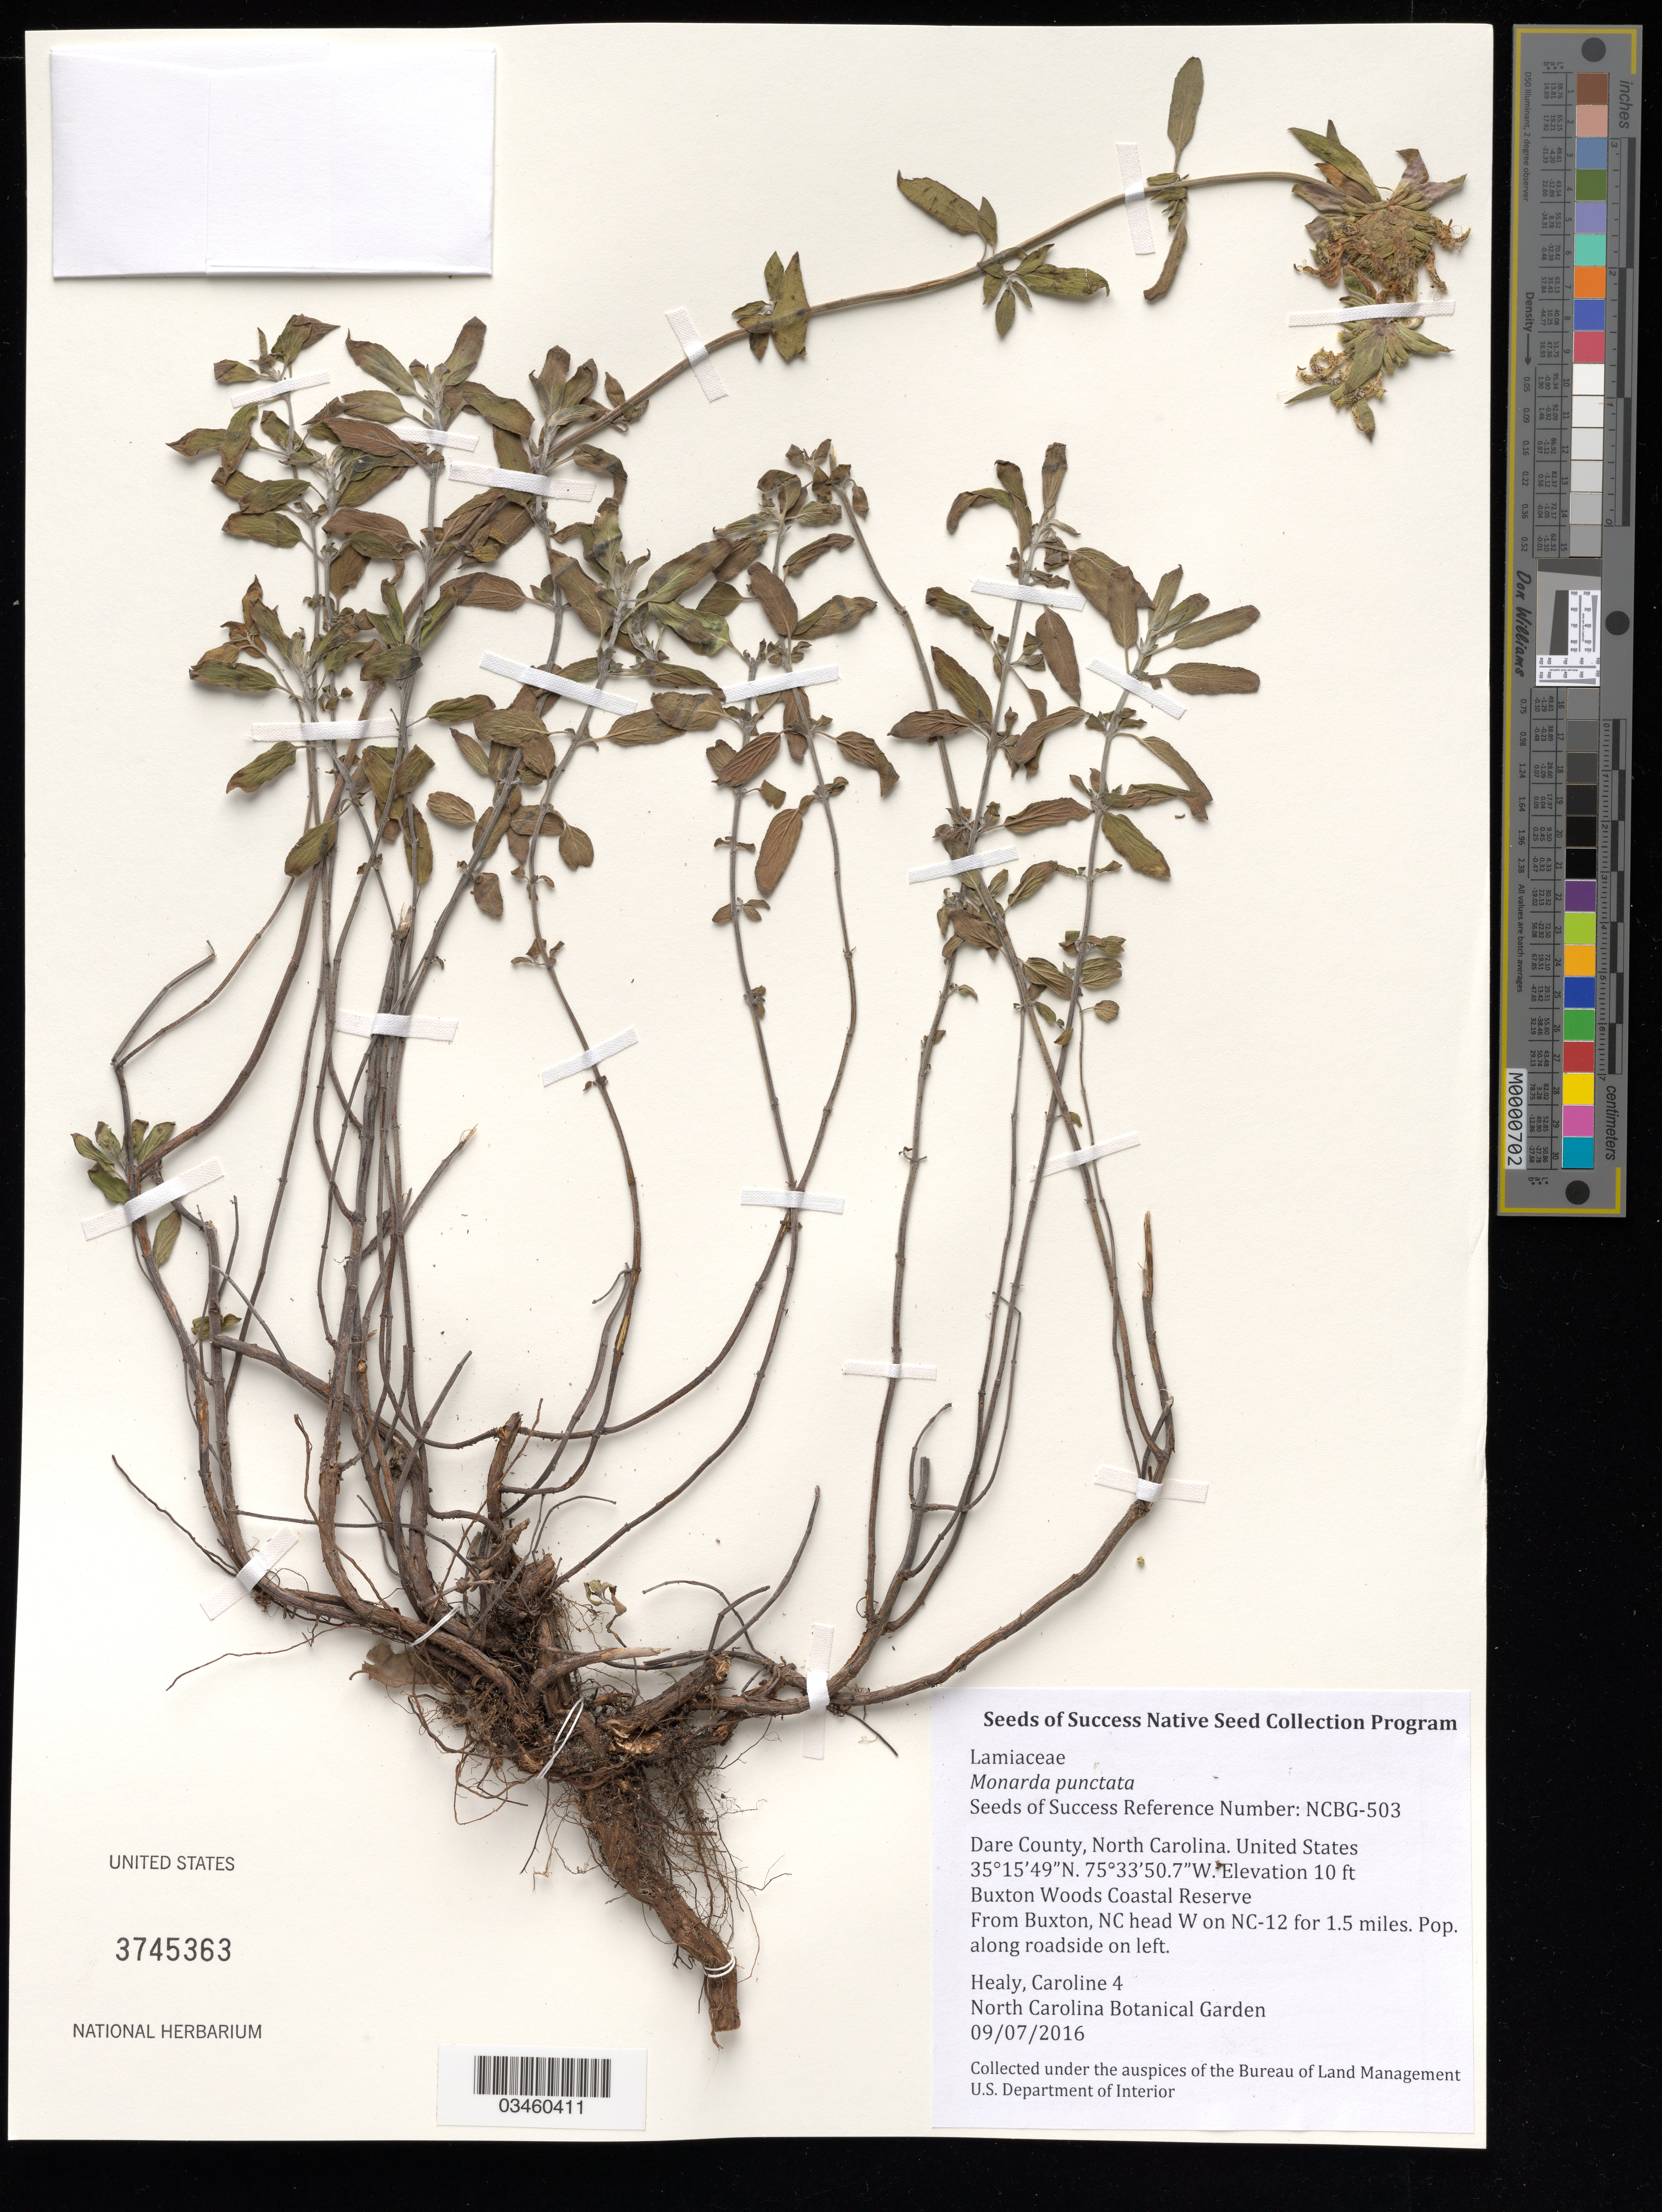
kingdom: Plantae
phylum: Tracheophyta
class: Magnoliopsida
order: Lamiales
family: Lamiaceae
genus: Monarda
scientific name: Monarda punctata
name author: L.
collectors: C. Healy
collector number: NCBG-503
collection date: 2016-09-07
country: United States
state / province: North Carolina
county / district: Dare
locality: Buxton Woods Coastal Reserve, NC-12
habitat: Roadside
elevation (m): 3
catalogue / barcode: US 3745363